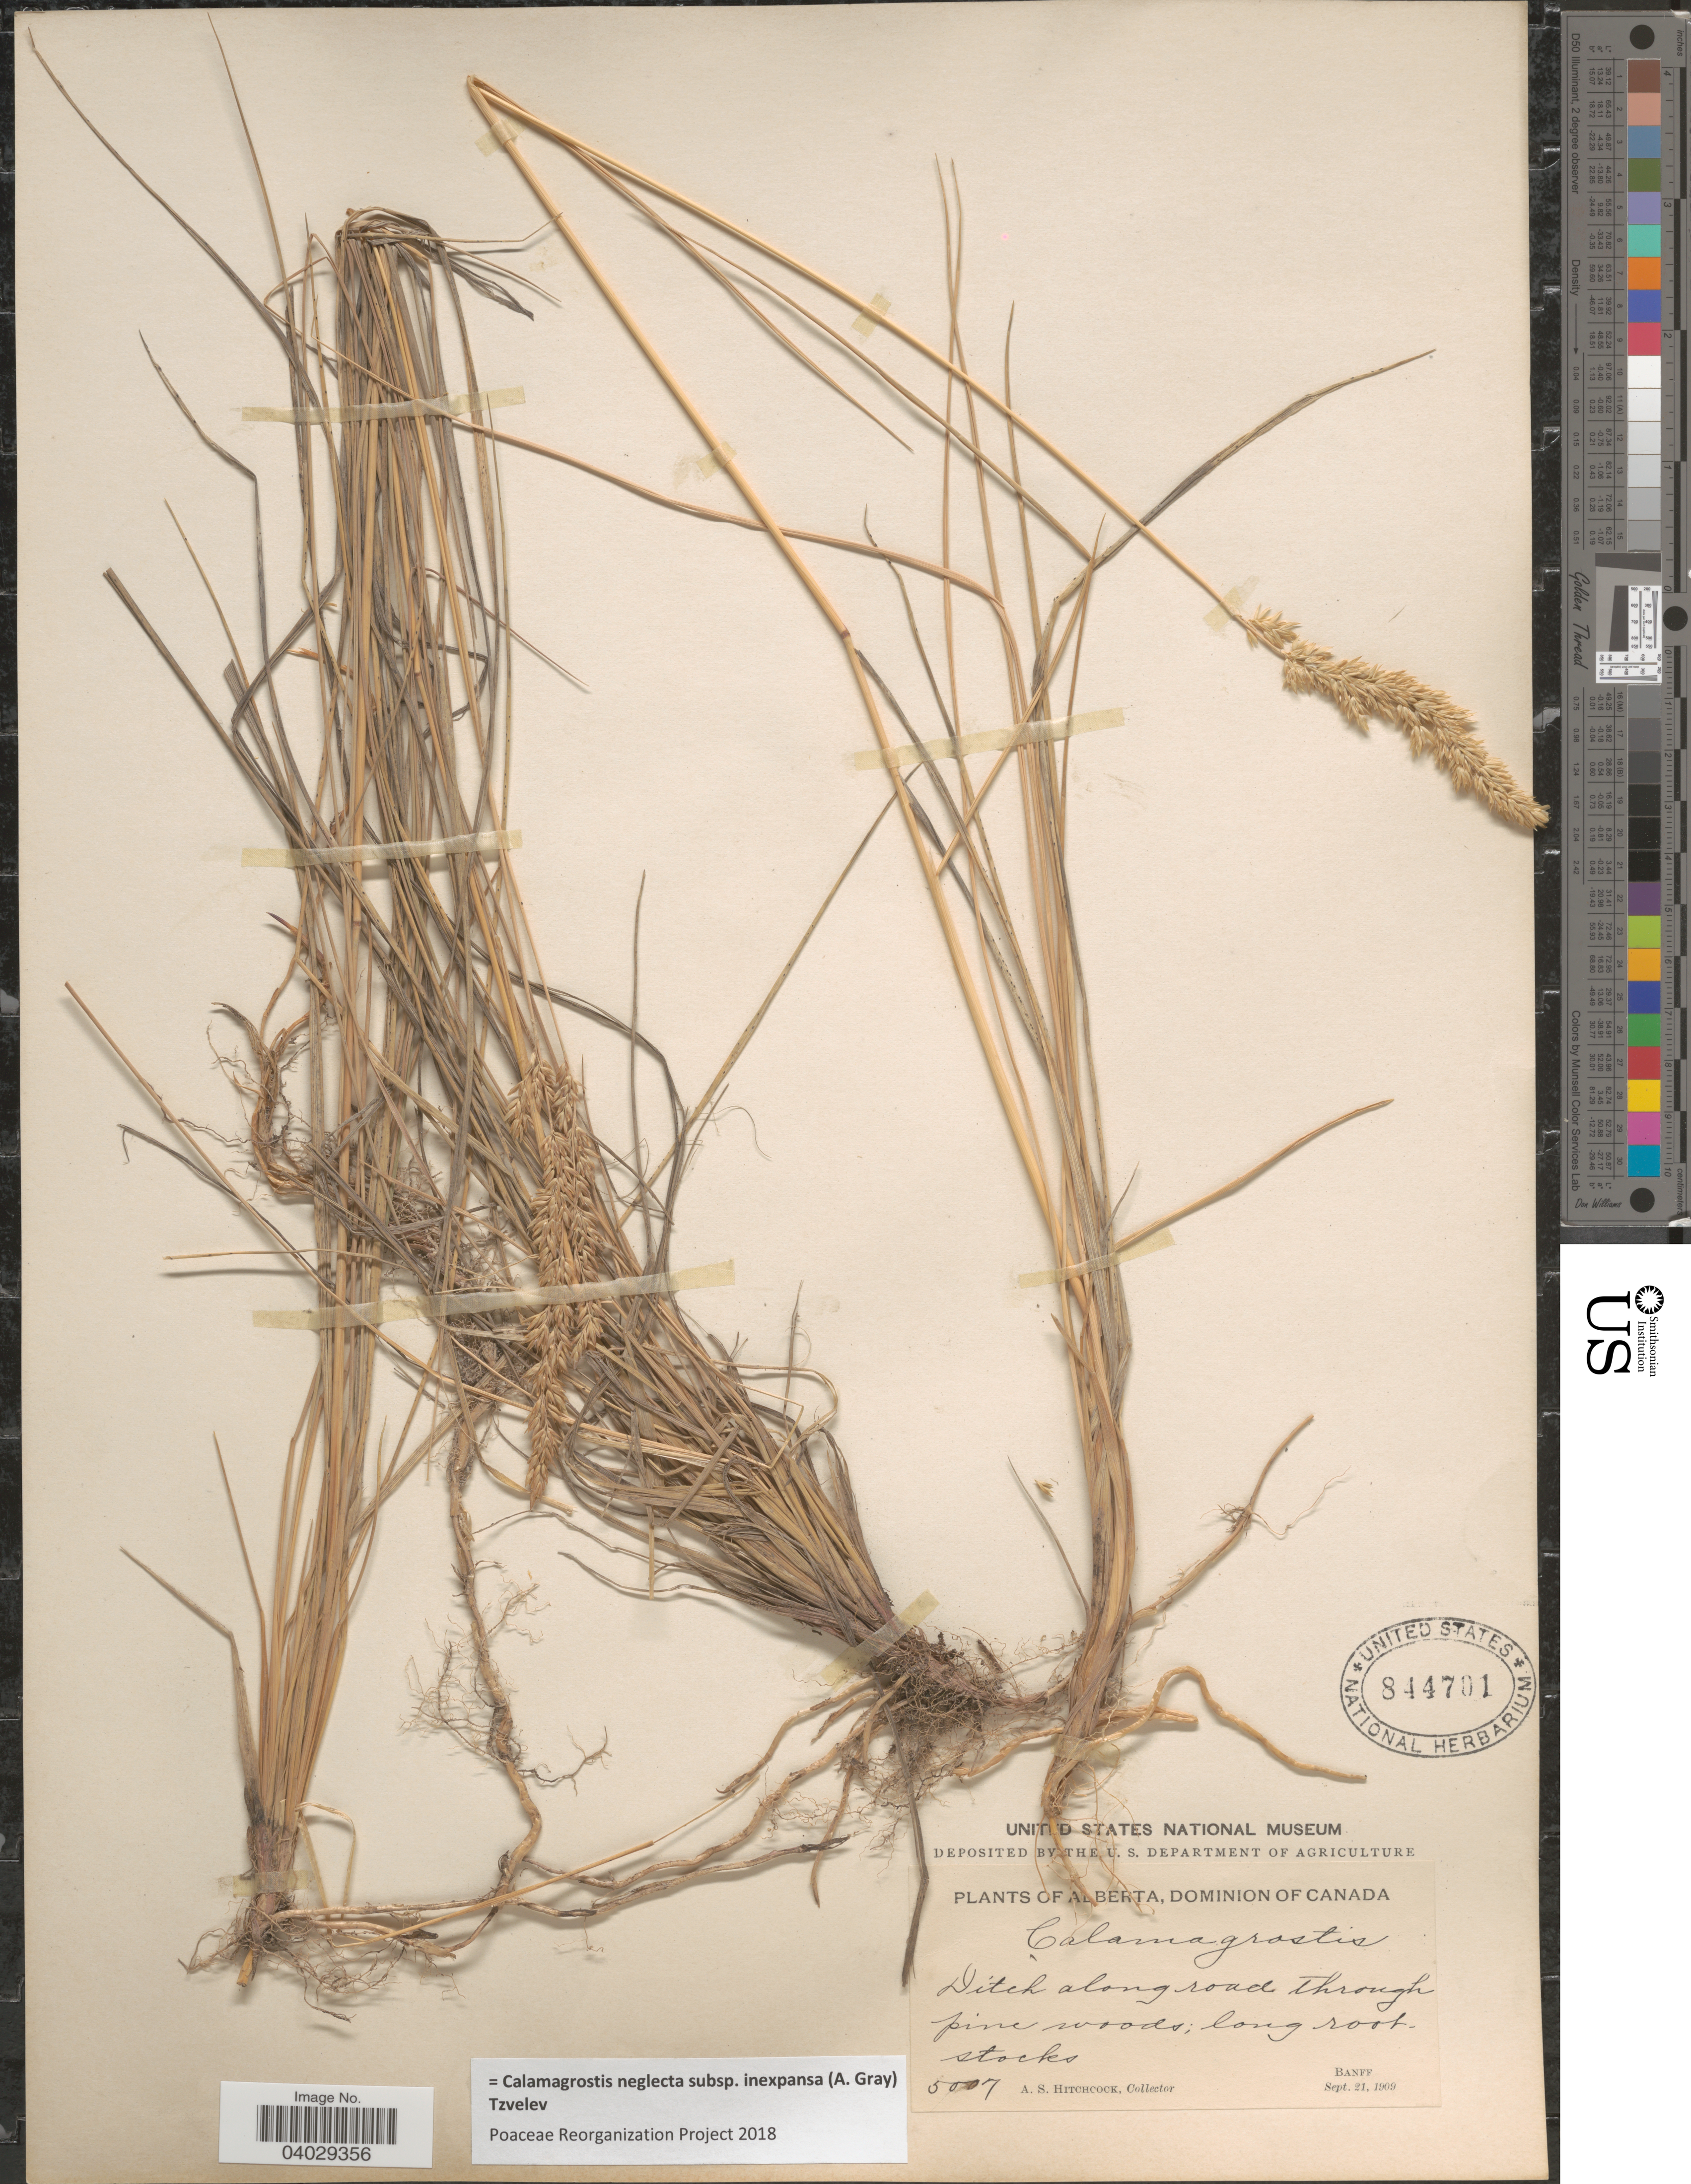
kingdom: Plantae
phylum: Tracheophyta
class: Liliopsida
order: Poales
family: Poaceae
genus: Calamagrostis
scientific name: Calamagrostis neglecta subsp. inexpansa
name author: (A. Gray) Tzvelev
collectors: A. S. Hitchcock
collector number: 5007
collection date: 1909-09-21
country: Canada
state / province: Alberta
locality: Banff.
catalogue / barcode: US 844701